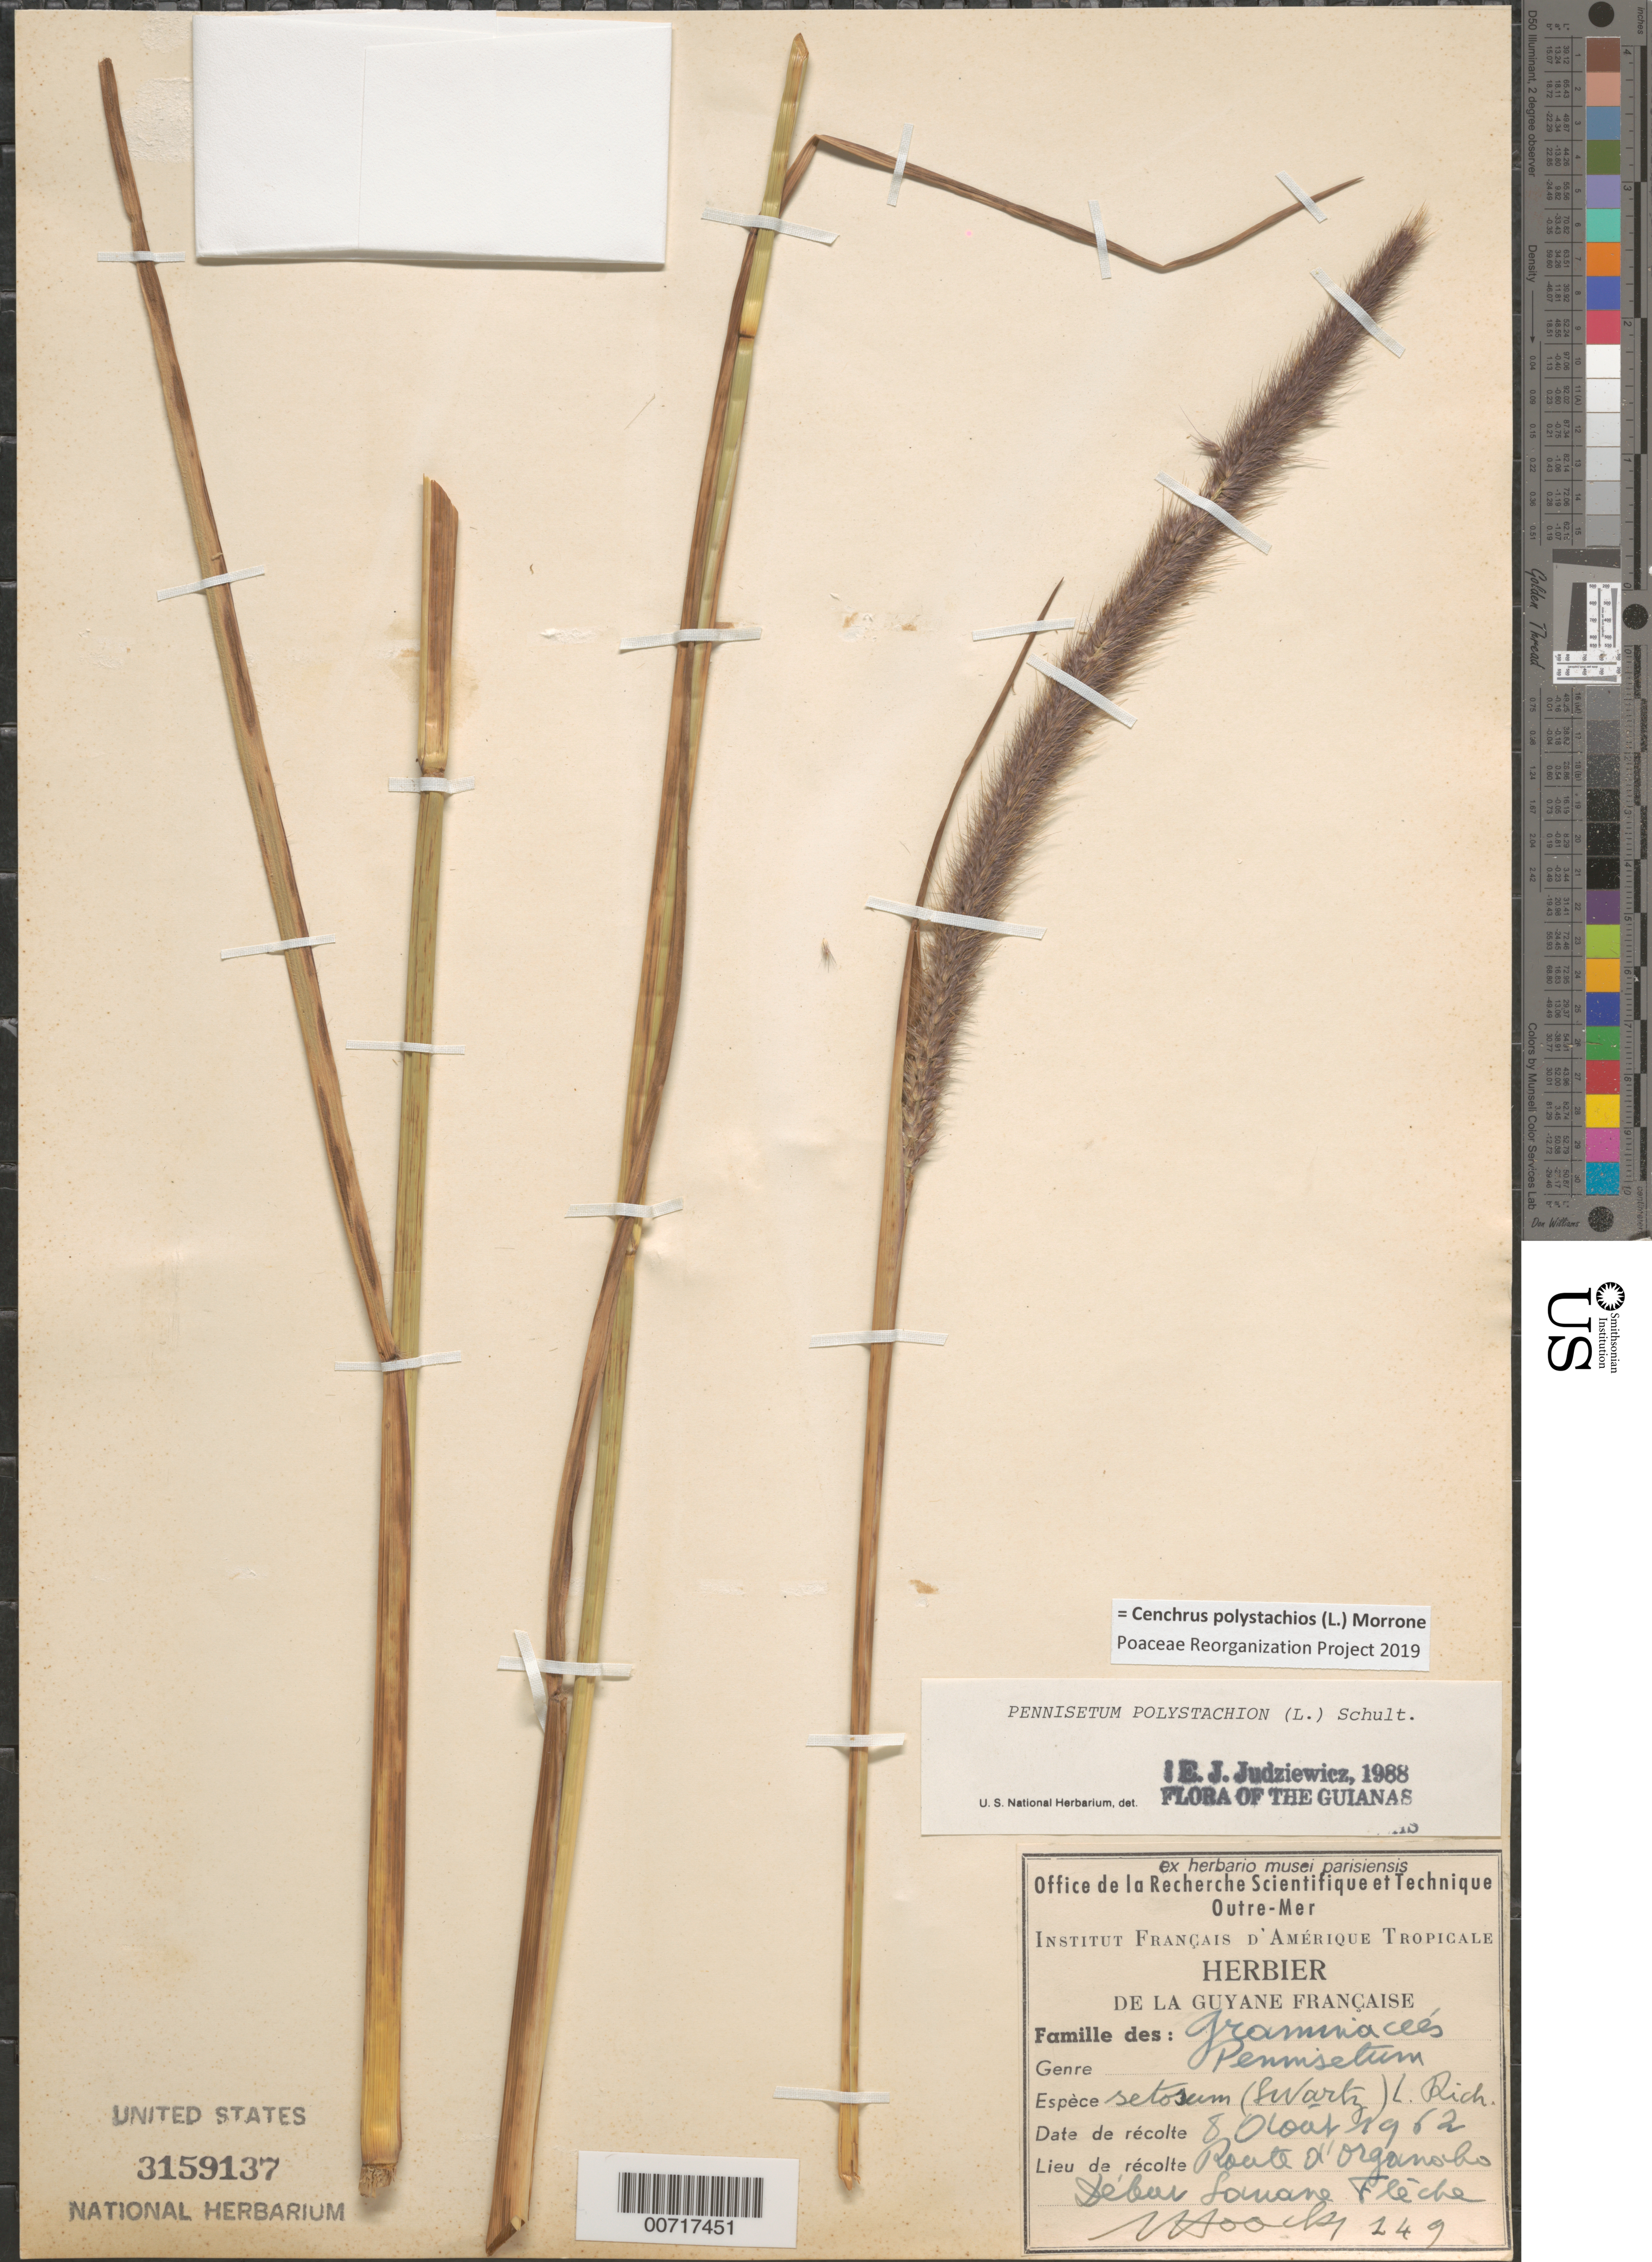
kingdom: Plantae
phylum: Tracheophyta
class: Liliopsida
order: Poales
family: Poaceae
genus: Cenchrus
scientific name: Cenchrus polystachios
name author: (L.) Morrone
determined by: Poaceae Reorganization Project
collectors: J. Hoock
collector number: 149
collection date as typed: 8-Aug-62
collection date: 1962-08-08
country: French Guiana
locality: Route d'Organabo, debut Savane Fléche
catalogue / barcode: US 3159137